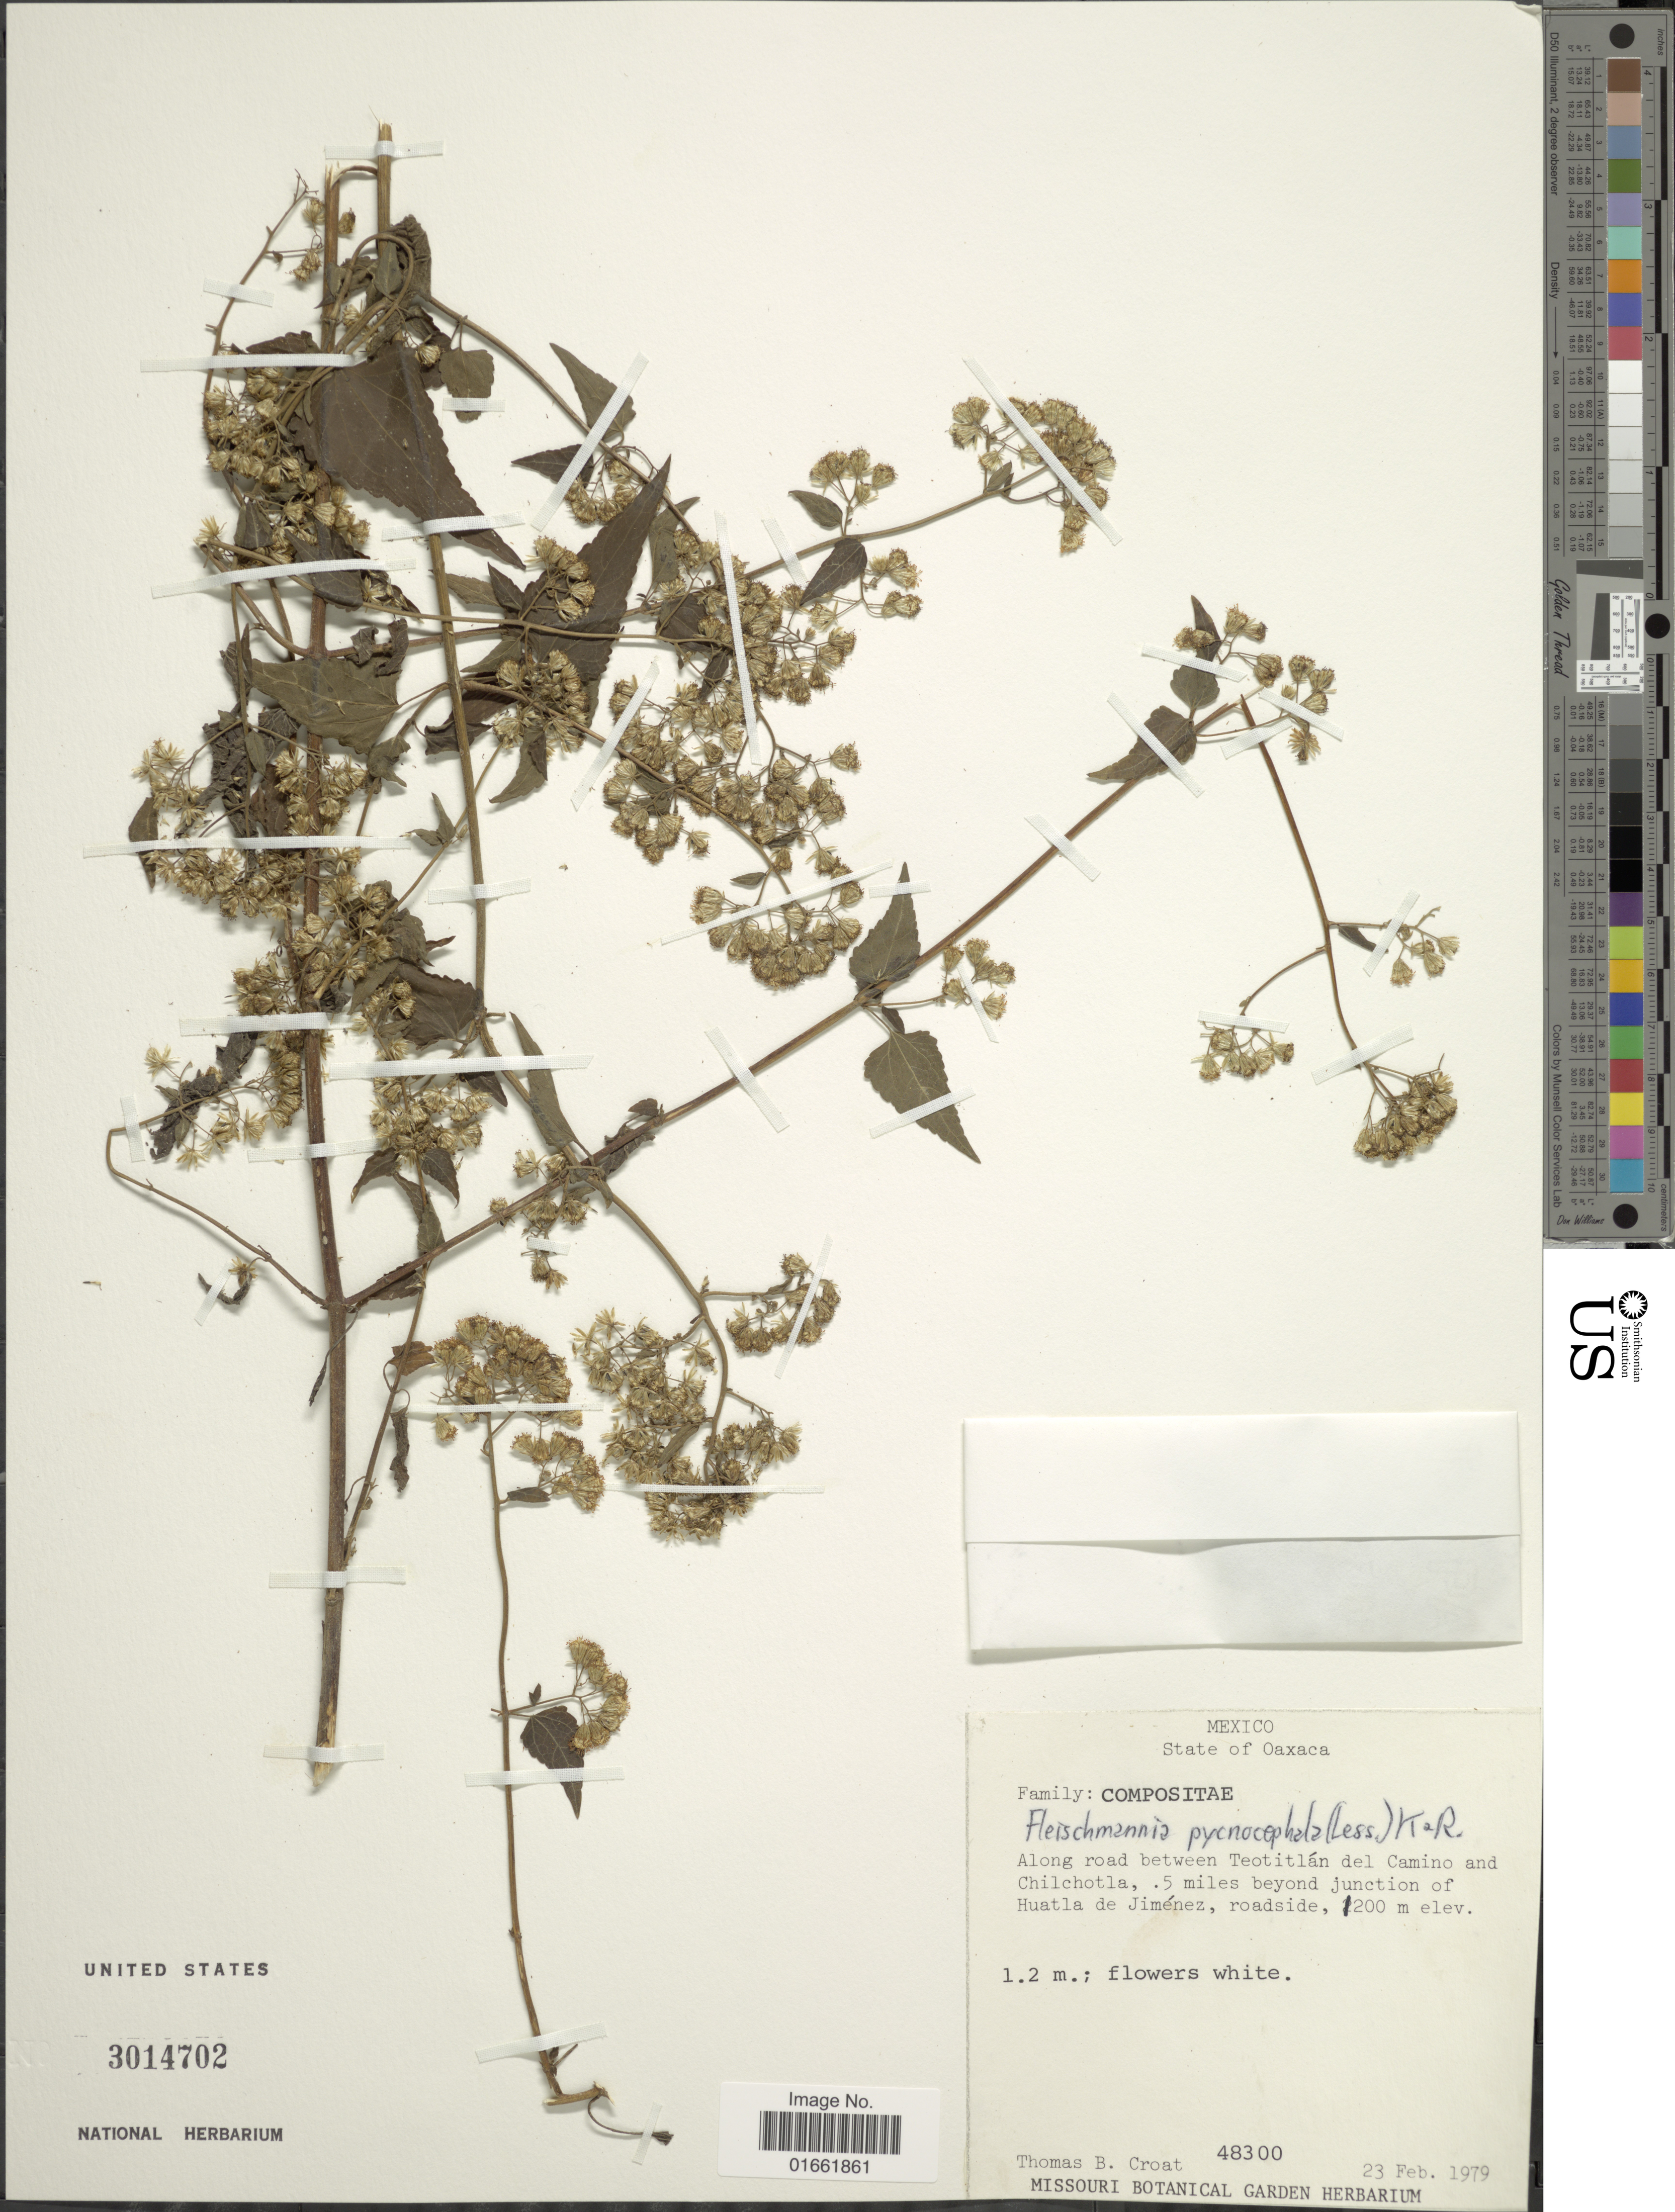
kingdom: Plantae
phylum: Tracheophyta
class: Magnoliopsida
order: Asterales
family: Asteraceae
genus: Fleischmannia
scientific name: Fleischmannia pycnocephala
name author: (Less.) R.M. King & H. Rob.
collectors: T. B. Croat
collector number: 48300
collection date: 1979-02-23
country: Mexico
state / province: Oaxaca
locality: State of Oaxaca. Along road between Teotitlán Camino and Chilchotla, 5 miles beyond junction of Huatla de Jiménez, roadside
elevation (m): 1200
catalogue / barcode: US 3014702